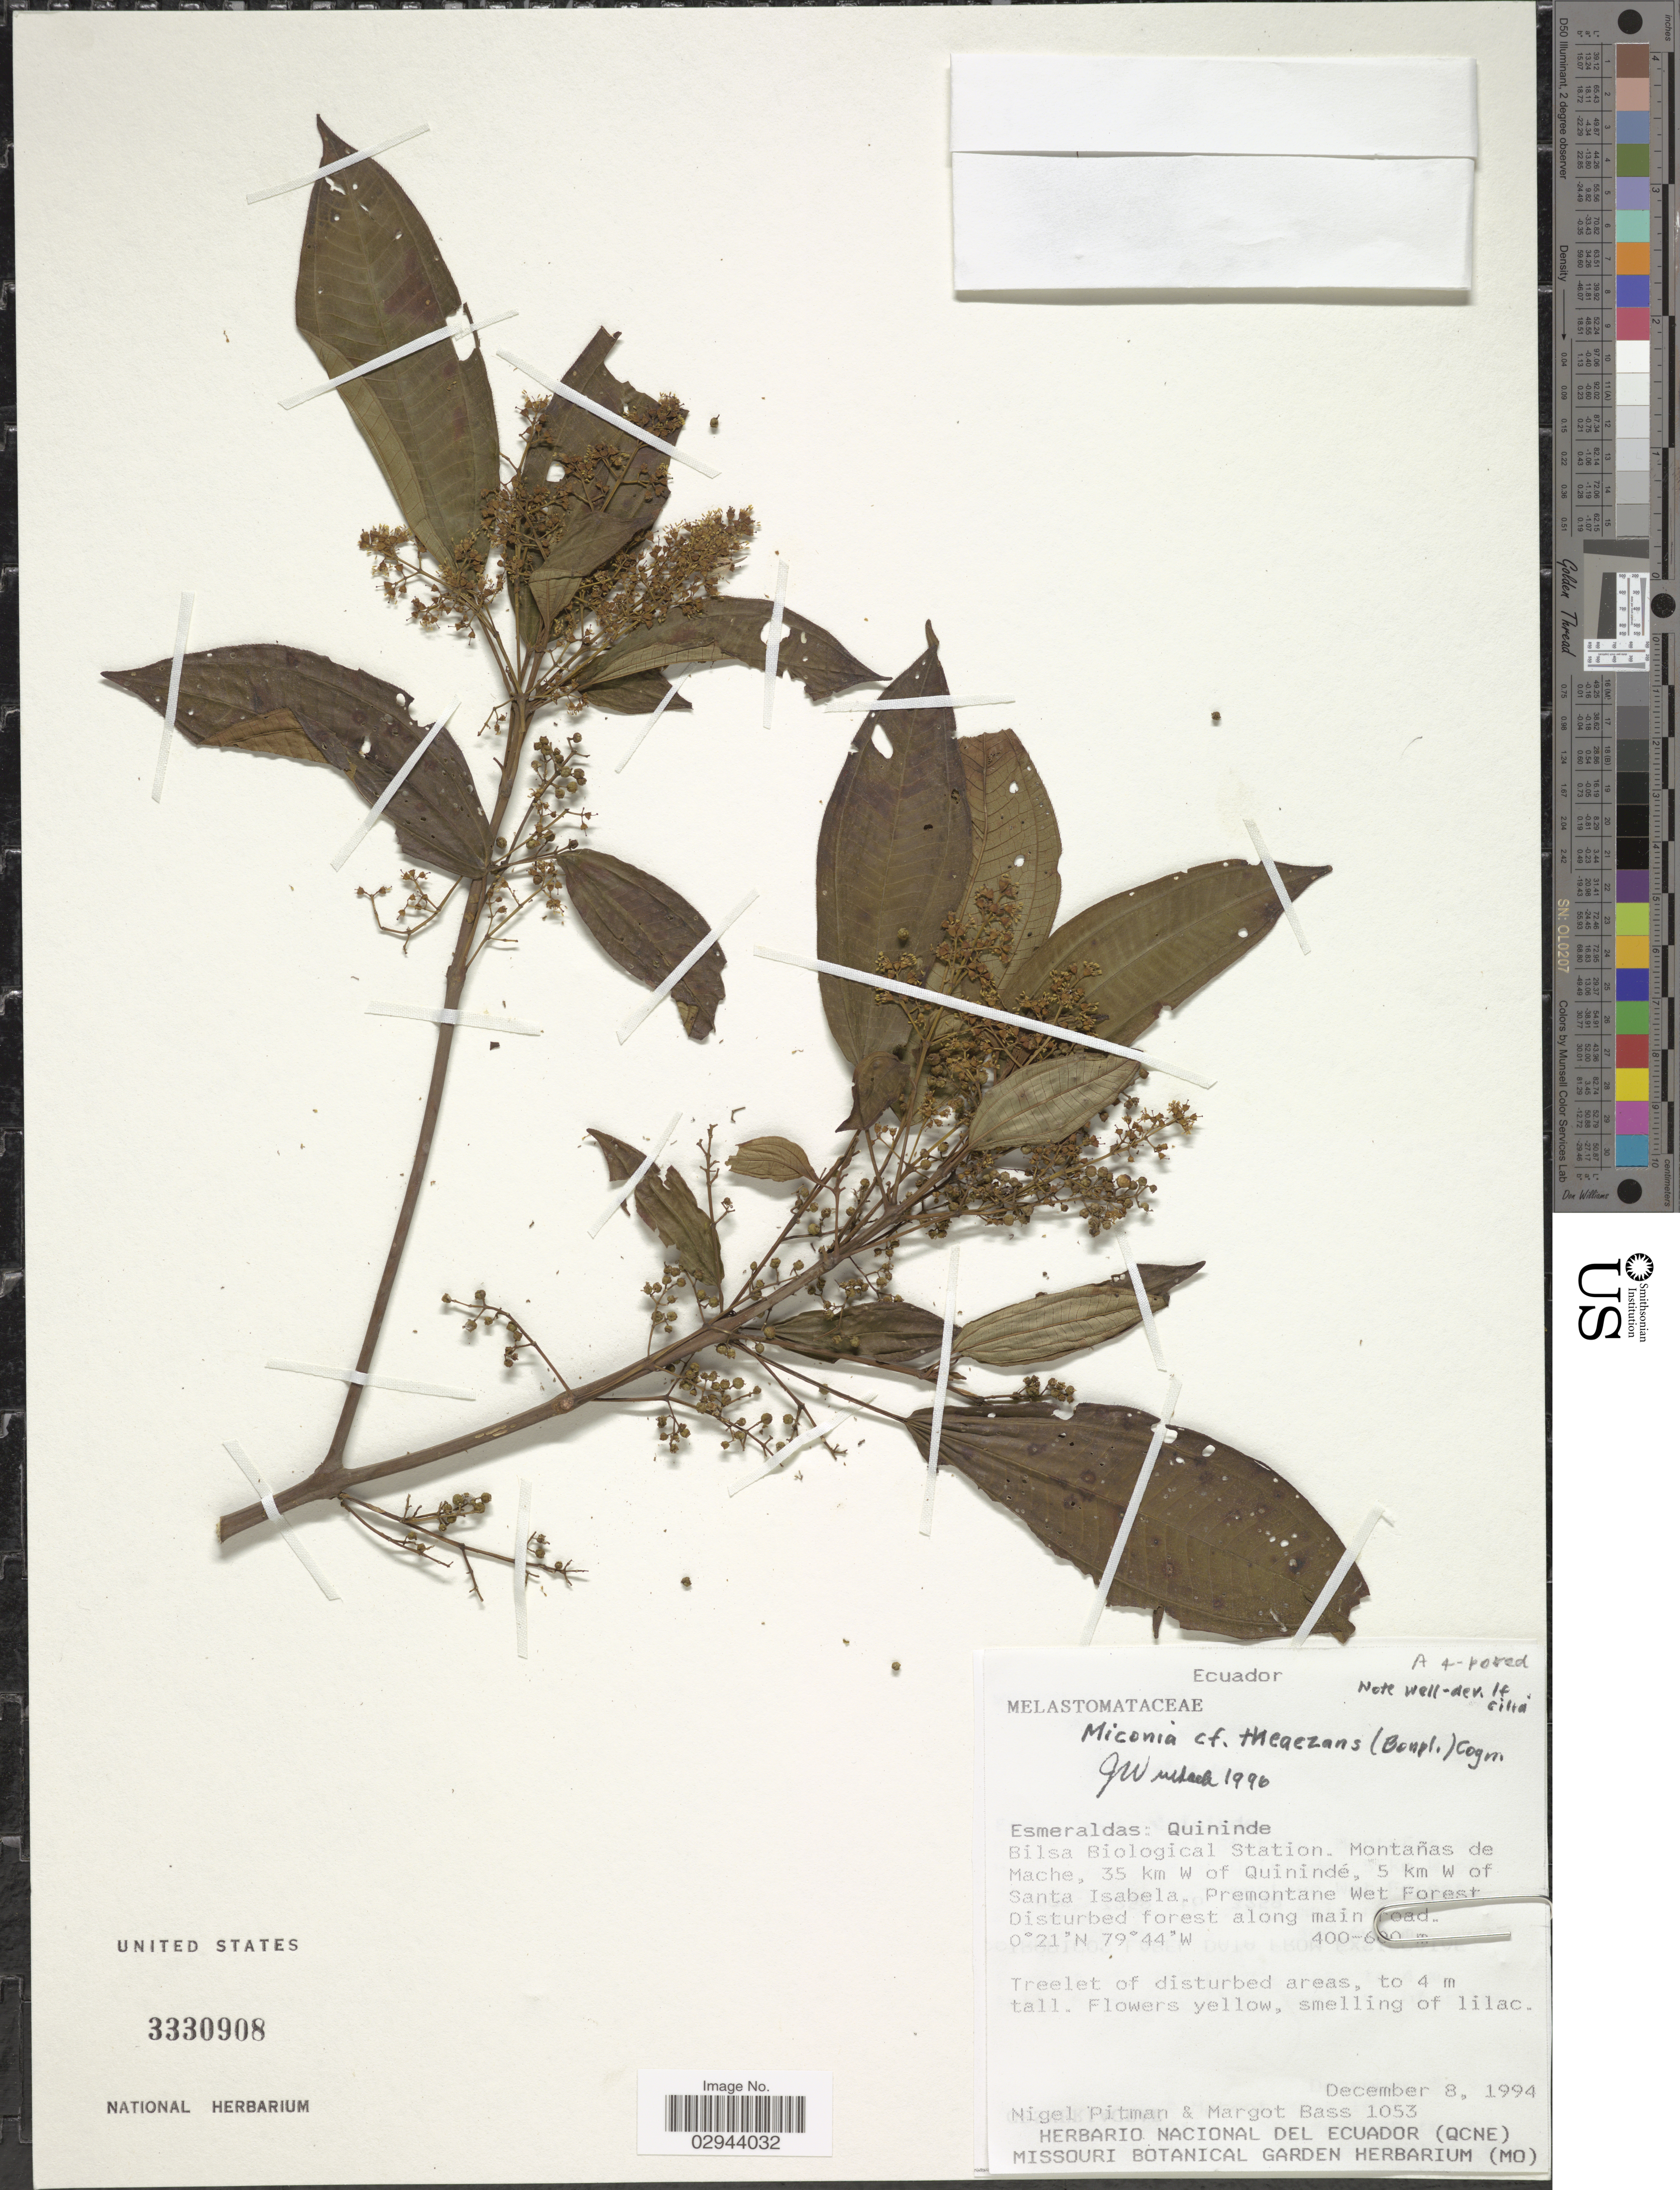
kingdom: Plantae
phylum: Tracheophyta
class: Magnoliopsida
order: Myrtales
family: Melastomataceae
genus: Miconia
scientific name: Miconia theizans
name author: (Bonpl.) Cogn.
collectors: N. Pitman & M. Bass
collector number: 1053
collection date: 1994-12-08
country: Ecuador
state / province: Esmeraldas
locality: Quininde, Bilsa Biological Station, Montañas de Mache, 35 km W of Quinindé, 5 km W of Santa Isabela.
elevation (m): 400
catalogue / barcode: US 3330908